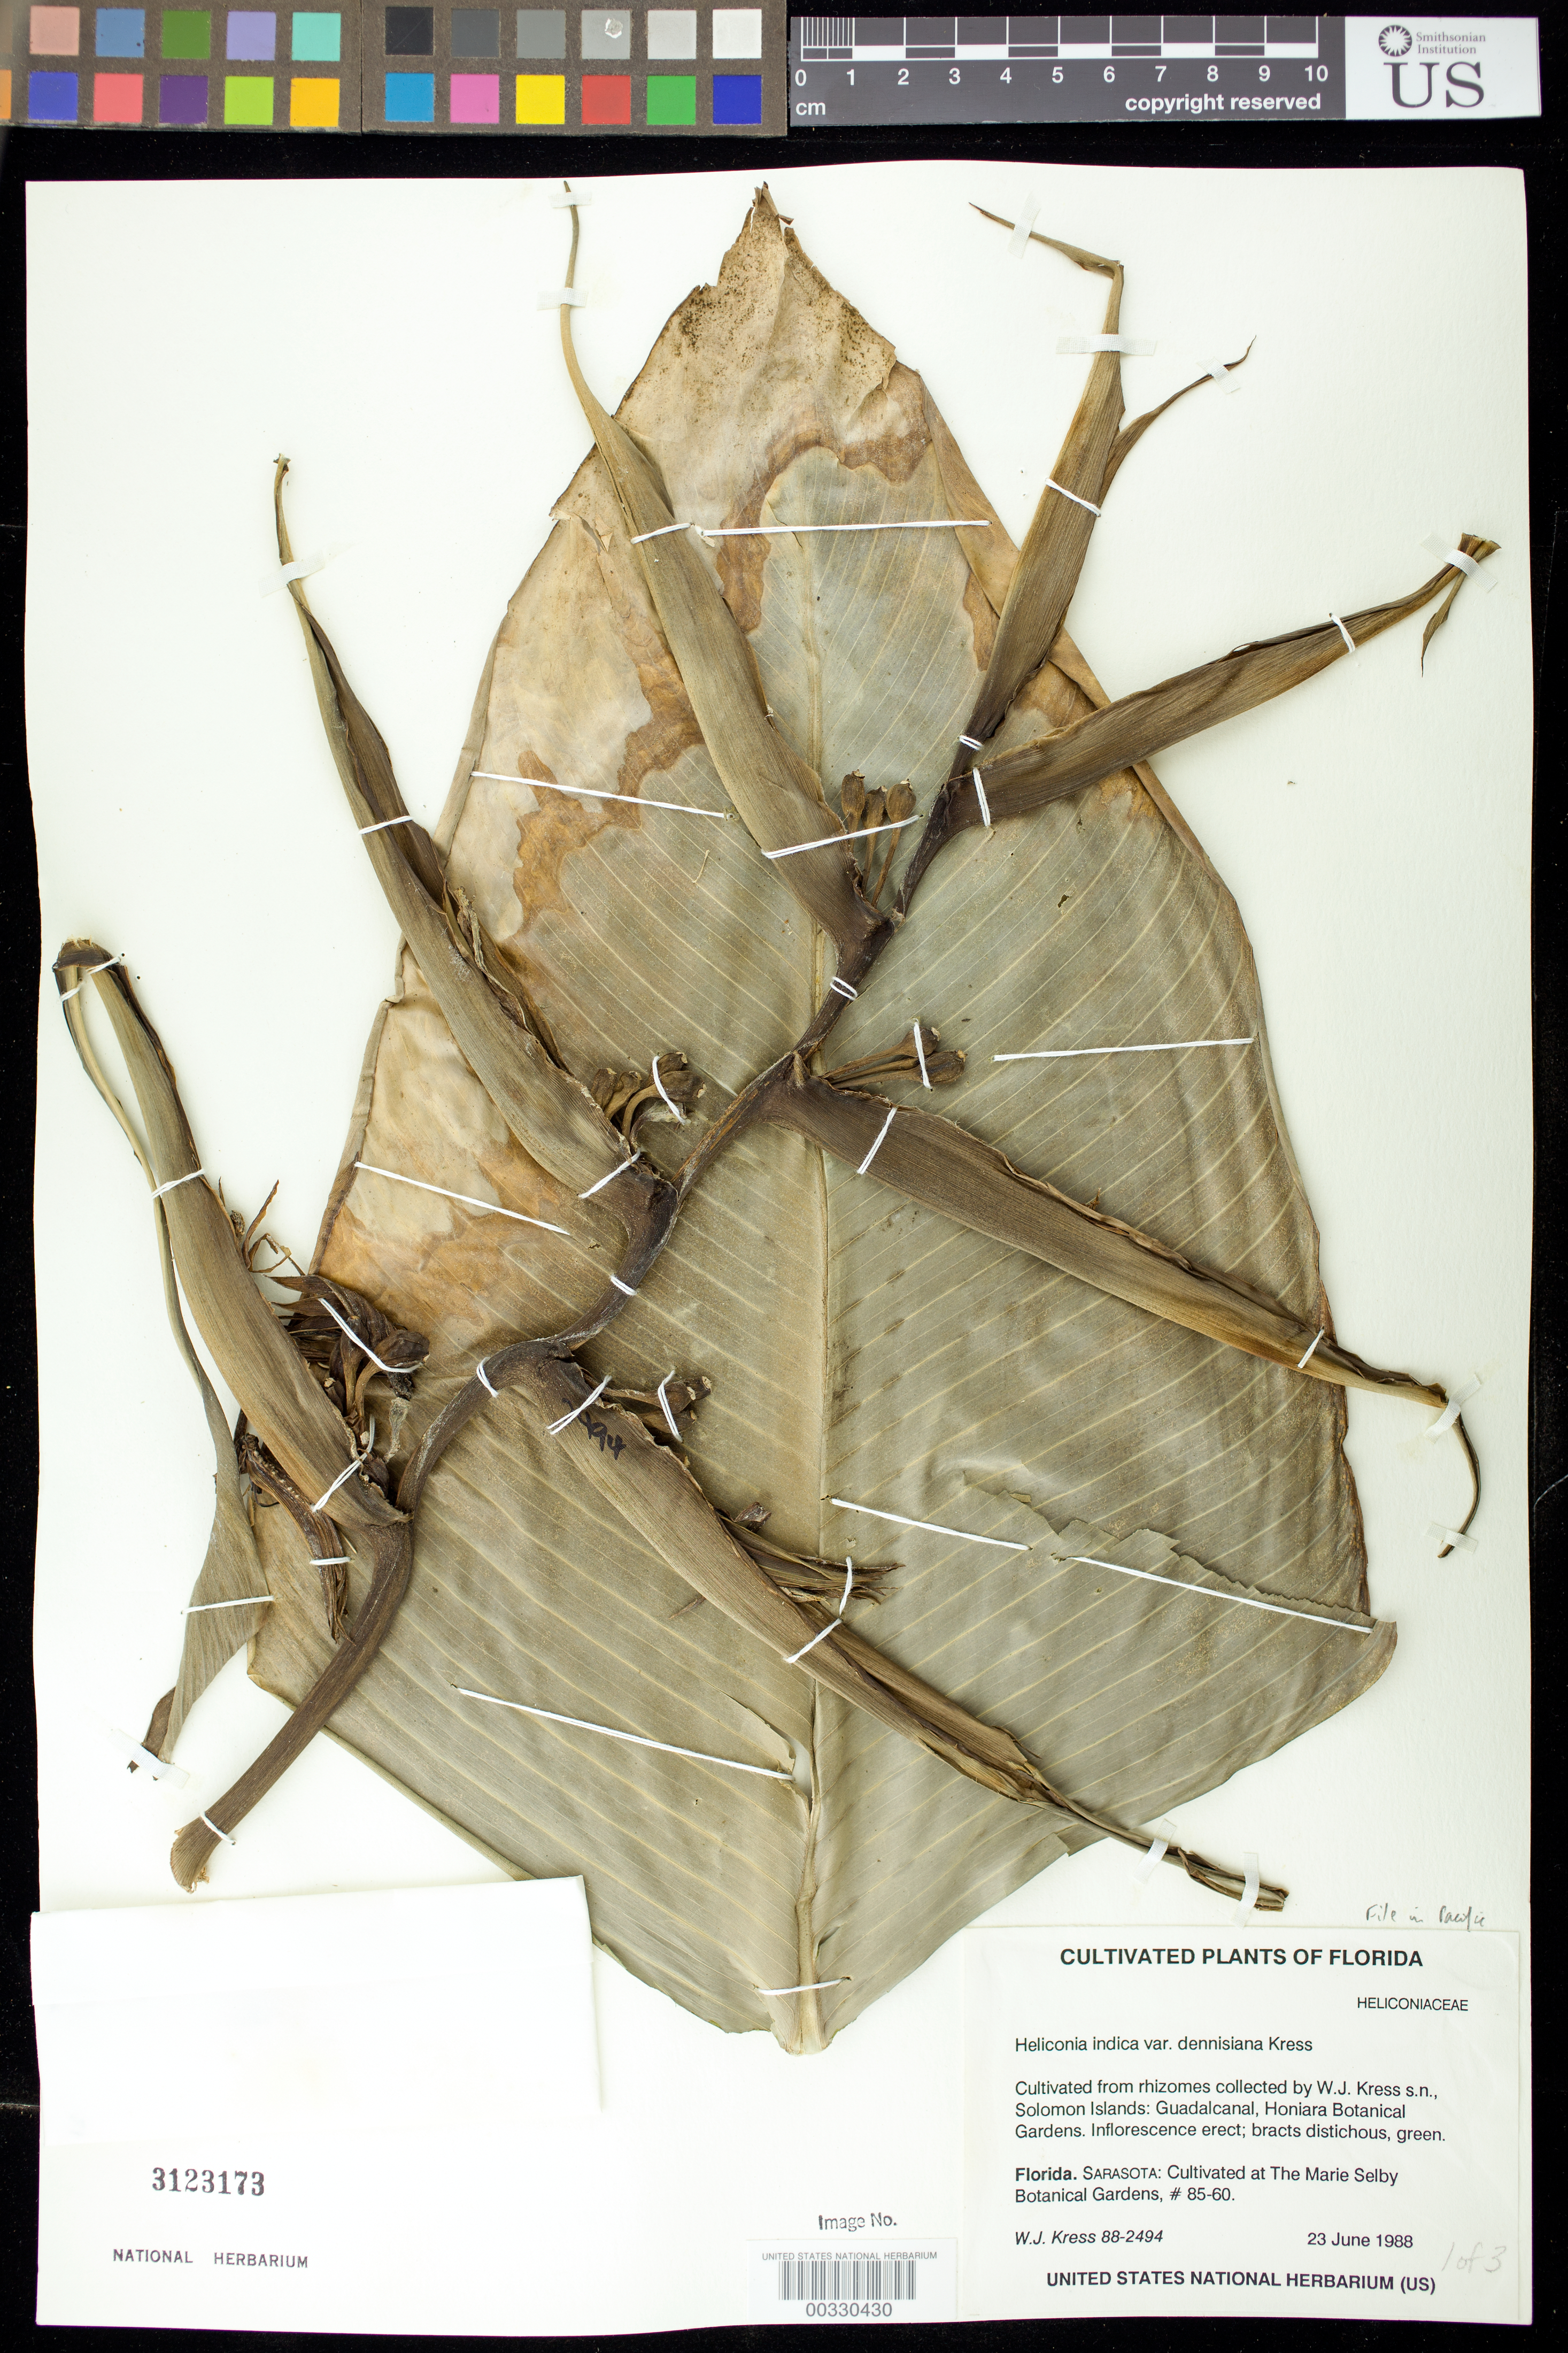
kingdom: Plantae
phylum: Tracheophyta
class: Liliopsida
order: Zingiberales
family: Heliconiaceae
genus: Heliconia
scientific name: Heliconia indica var. dennisiana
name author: W.J. Kress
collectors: W. J. Kress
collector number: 88-2494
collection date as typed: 23 Jun 1988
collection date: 1988-06-23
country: Solomon Islands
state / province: Guadalcanal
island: Guadalcanal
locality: Honiara botanical gardens. [province: capital territory?]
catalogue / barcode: US 3123173